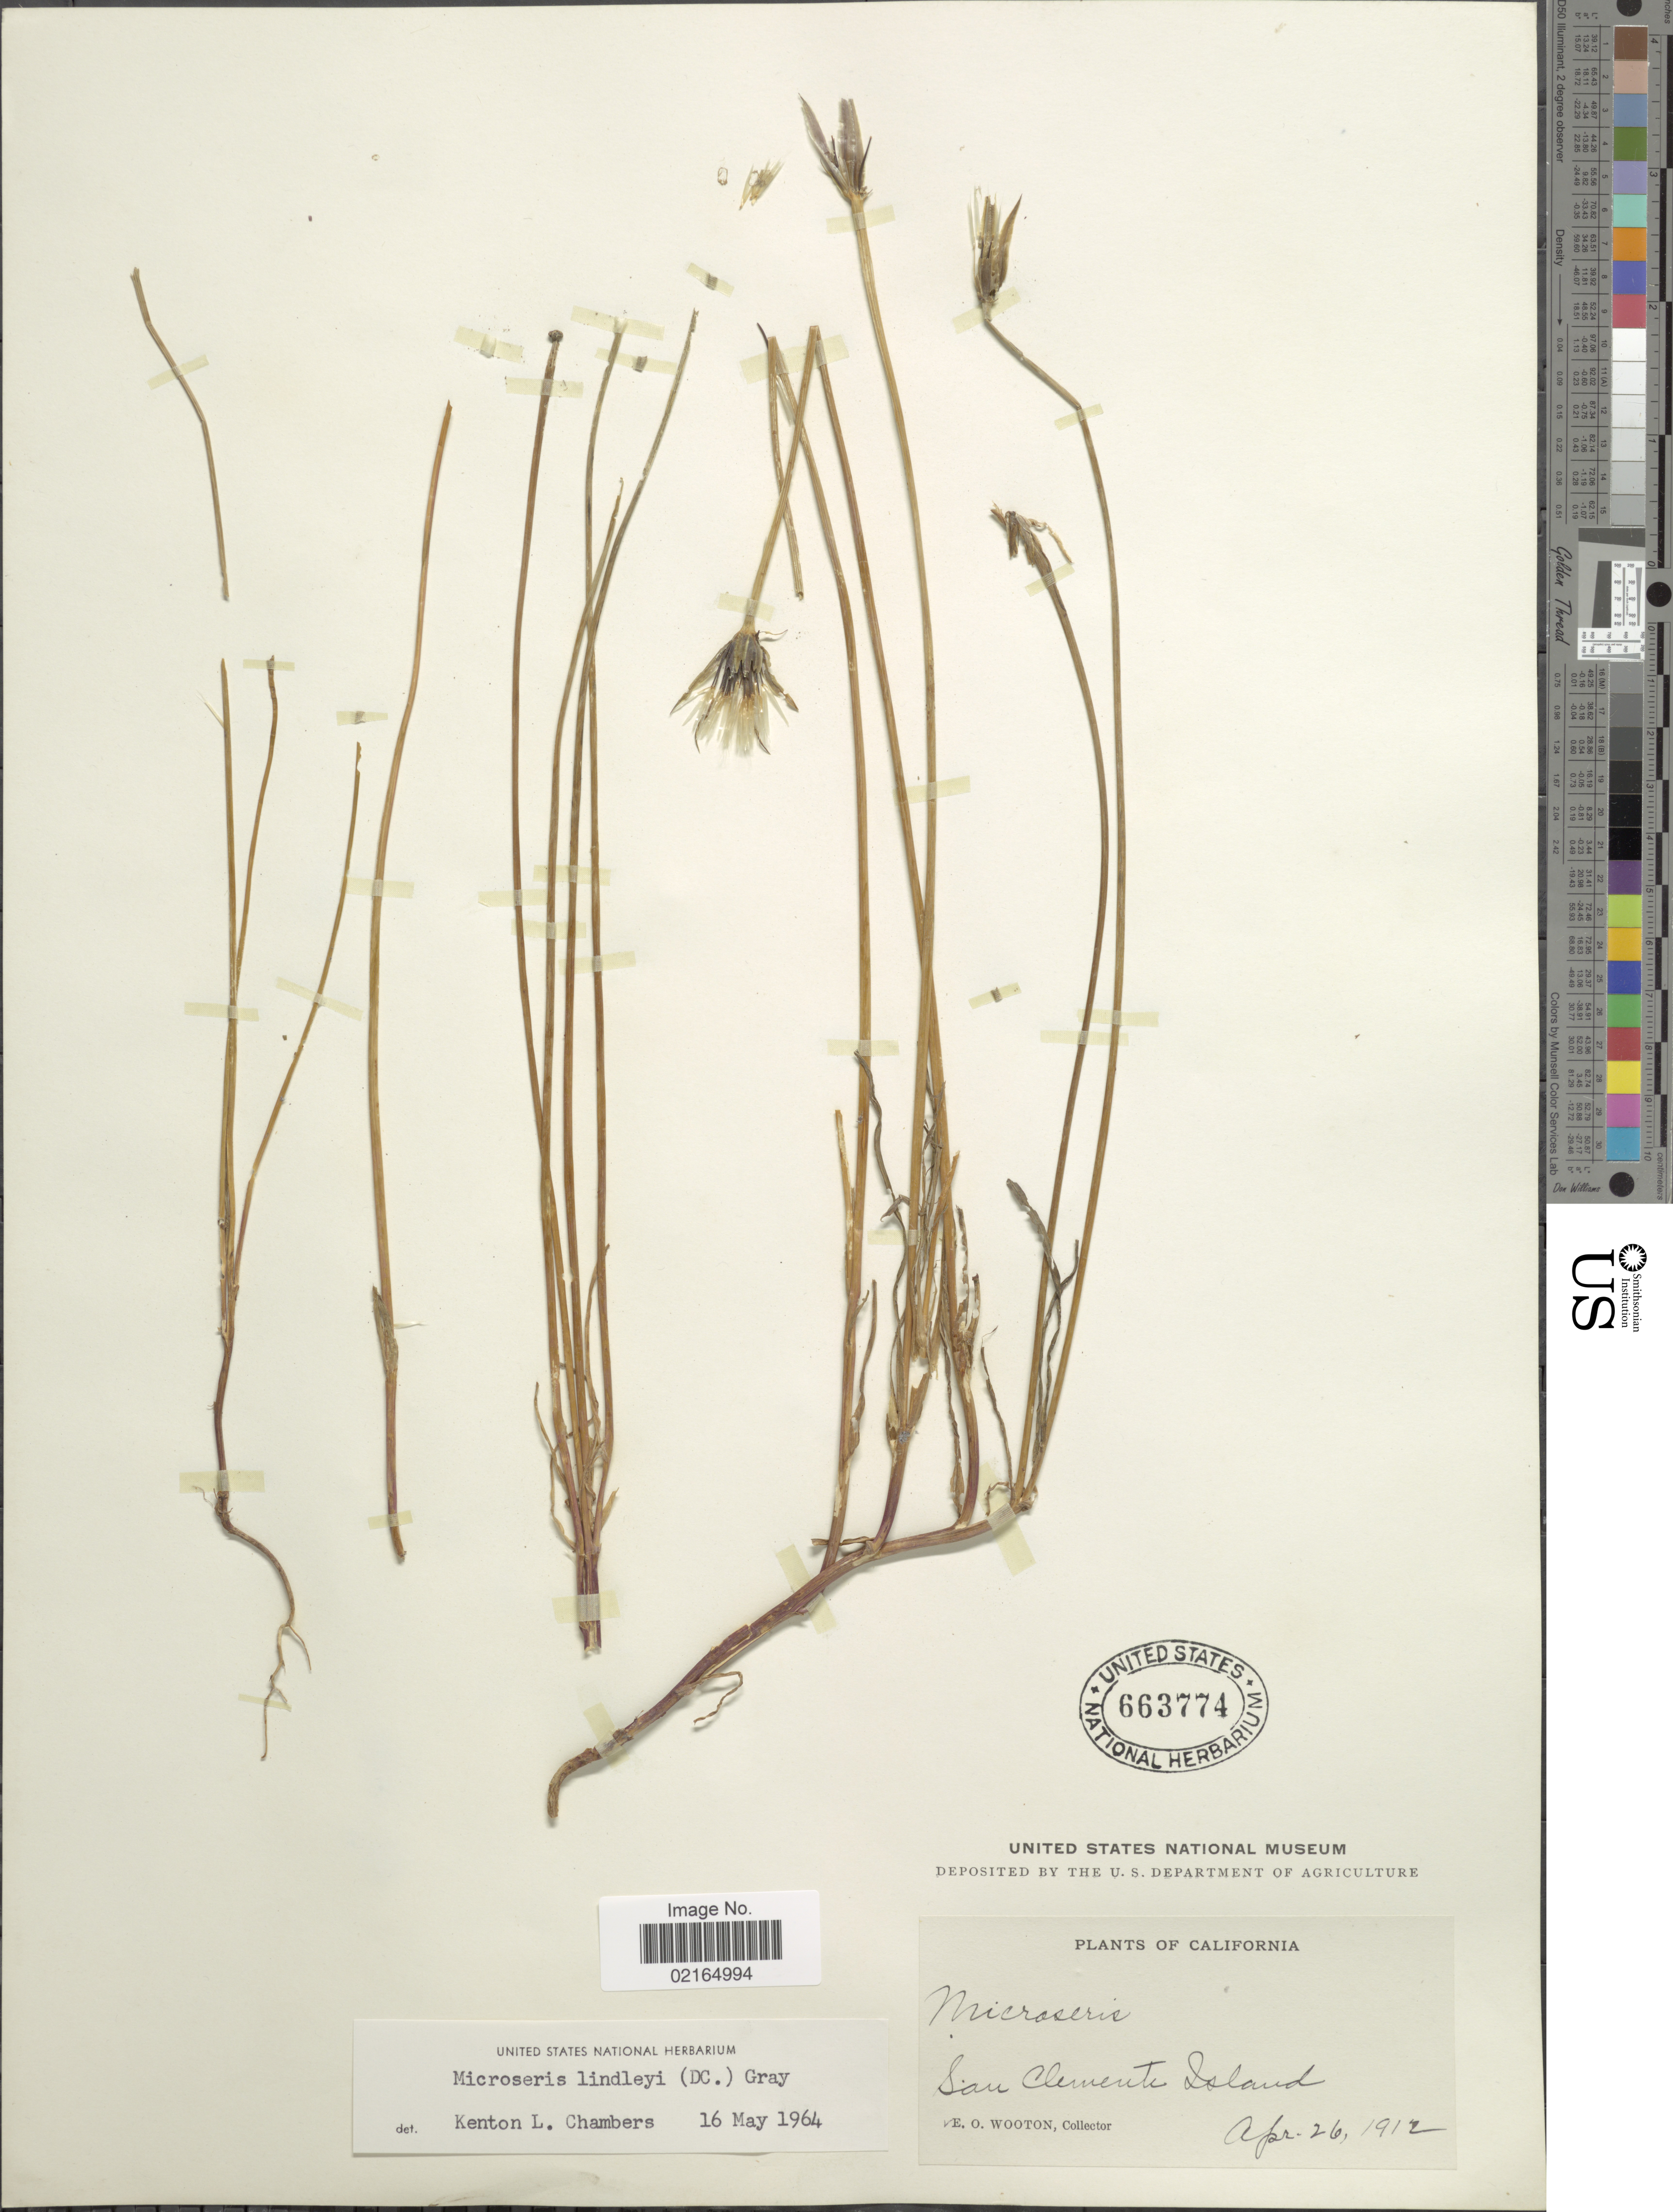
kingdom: Plantae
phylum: Tracheophyta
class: Magnoliopsida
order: Asterales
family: Asteraceae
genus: Uropappus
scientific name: Uropappus lindleyi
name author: (DC.) Nutt.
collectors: E. O. Wooton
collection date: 1912-04-26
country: United States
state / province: California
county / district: Los Angeles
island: San Clemente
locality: San Clemente Island.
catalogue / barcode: US 663774